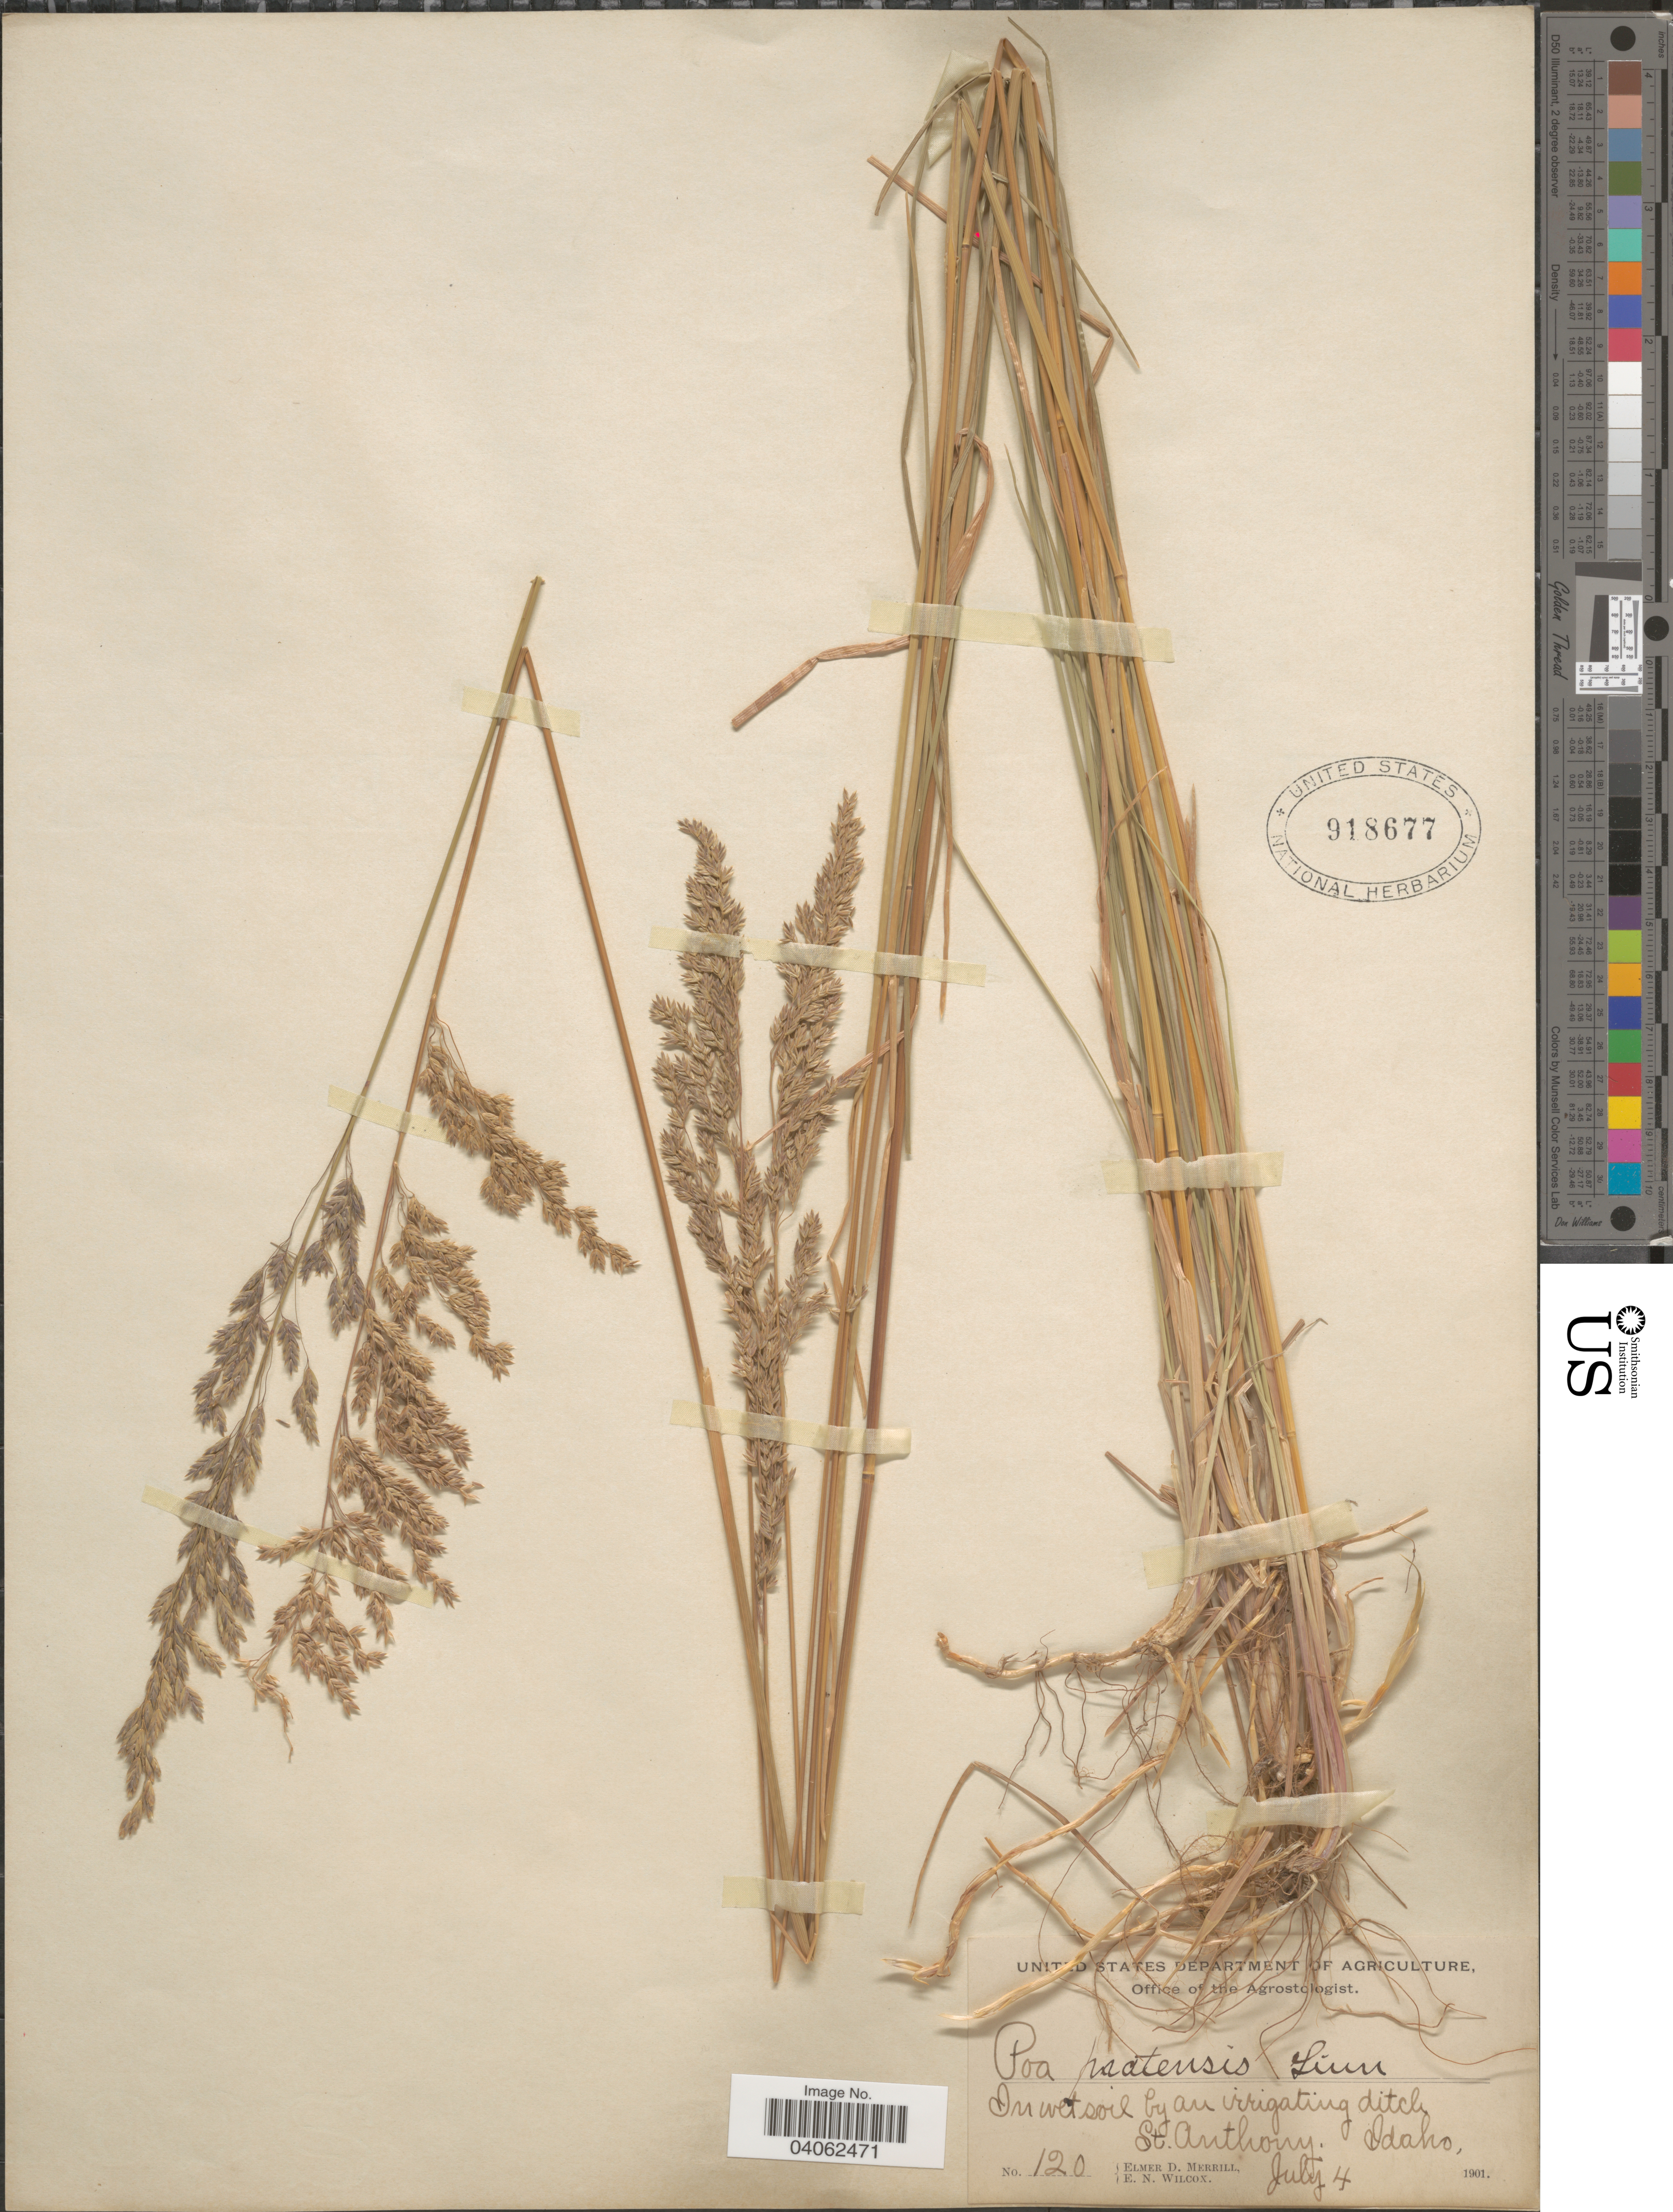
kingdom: Plantae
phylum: Tracheophyta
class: Liliopsida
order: Poales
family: Poaceae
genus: Poa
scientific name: Poa pratensis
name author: L.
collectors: E. D. Merrill & E. Wilcox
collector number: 120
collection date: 1901-07-04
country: United States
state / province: Idaho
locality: St. Anthony.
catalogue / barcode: US 918677